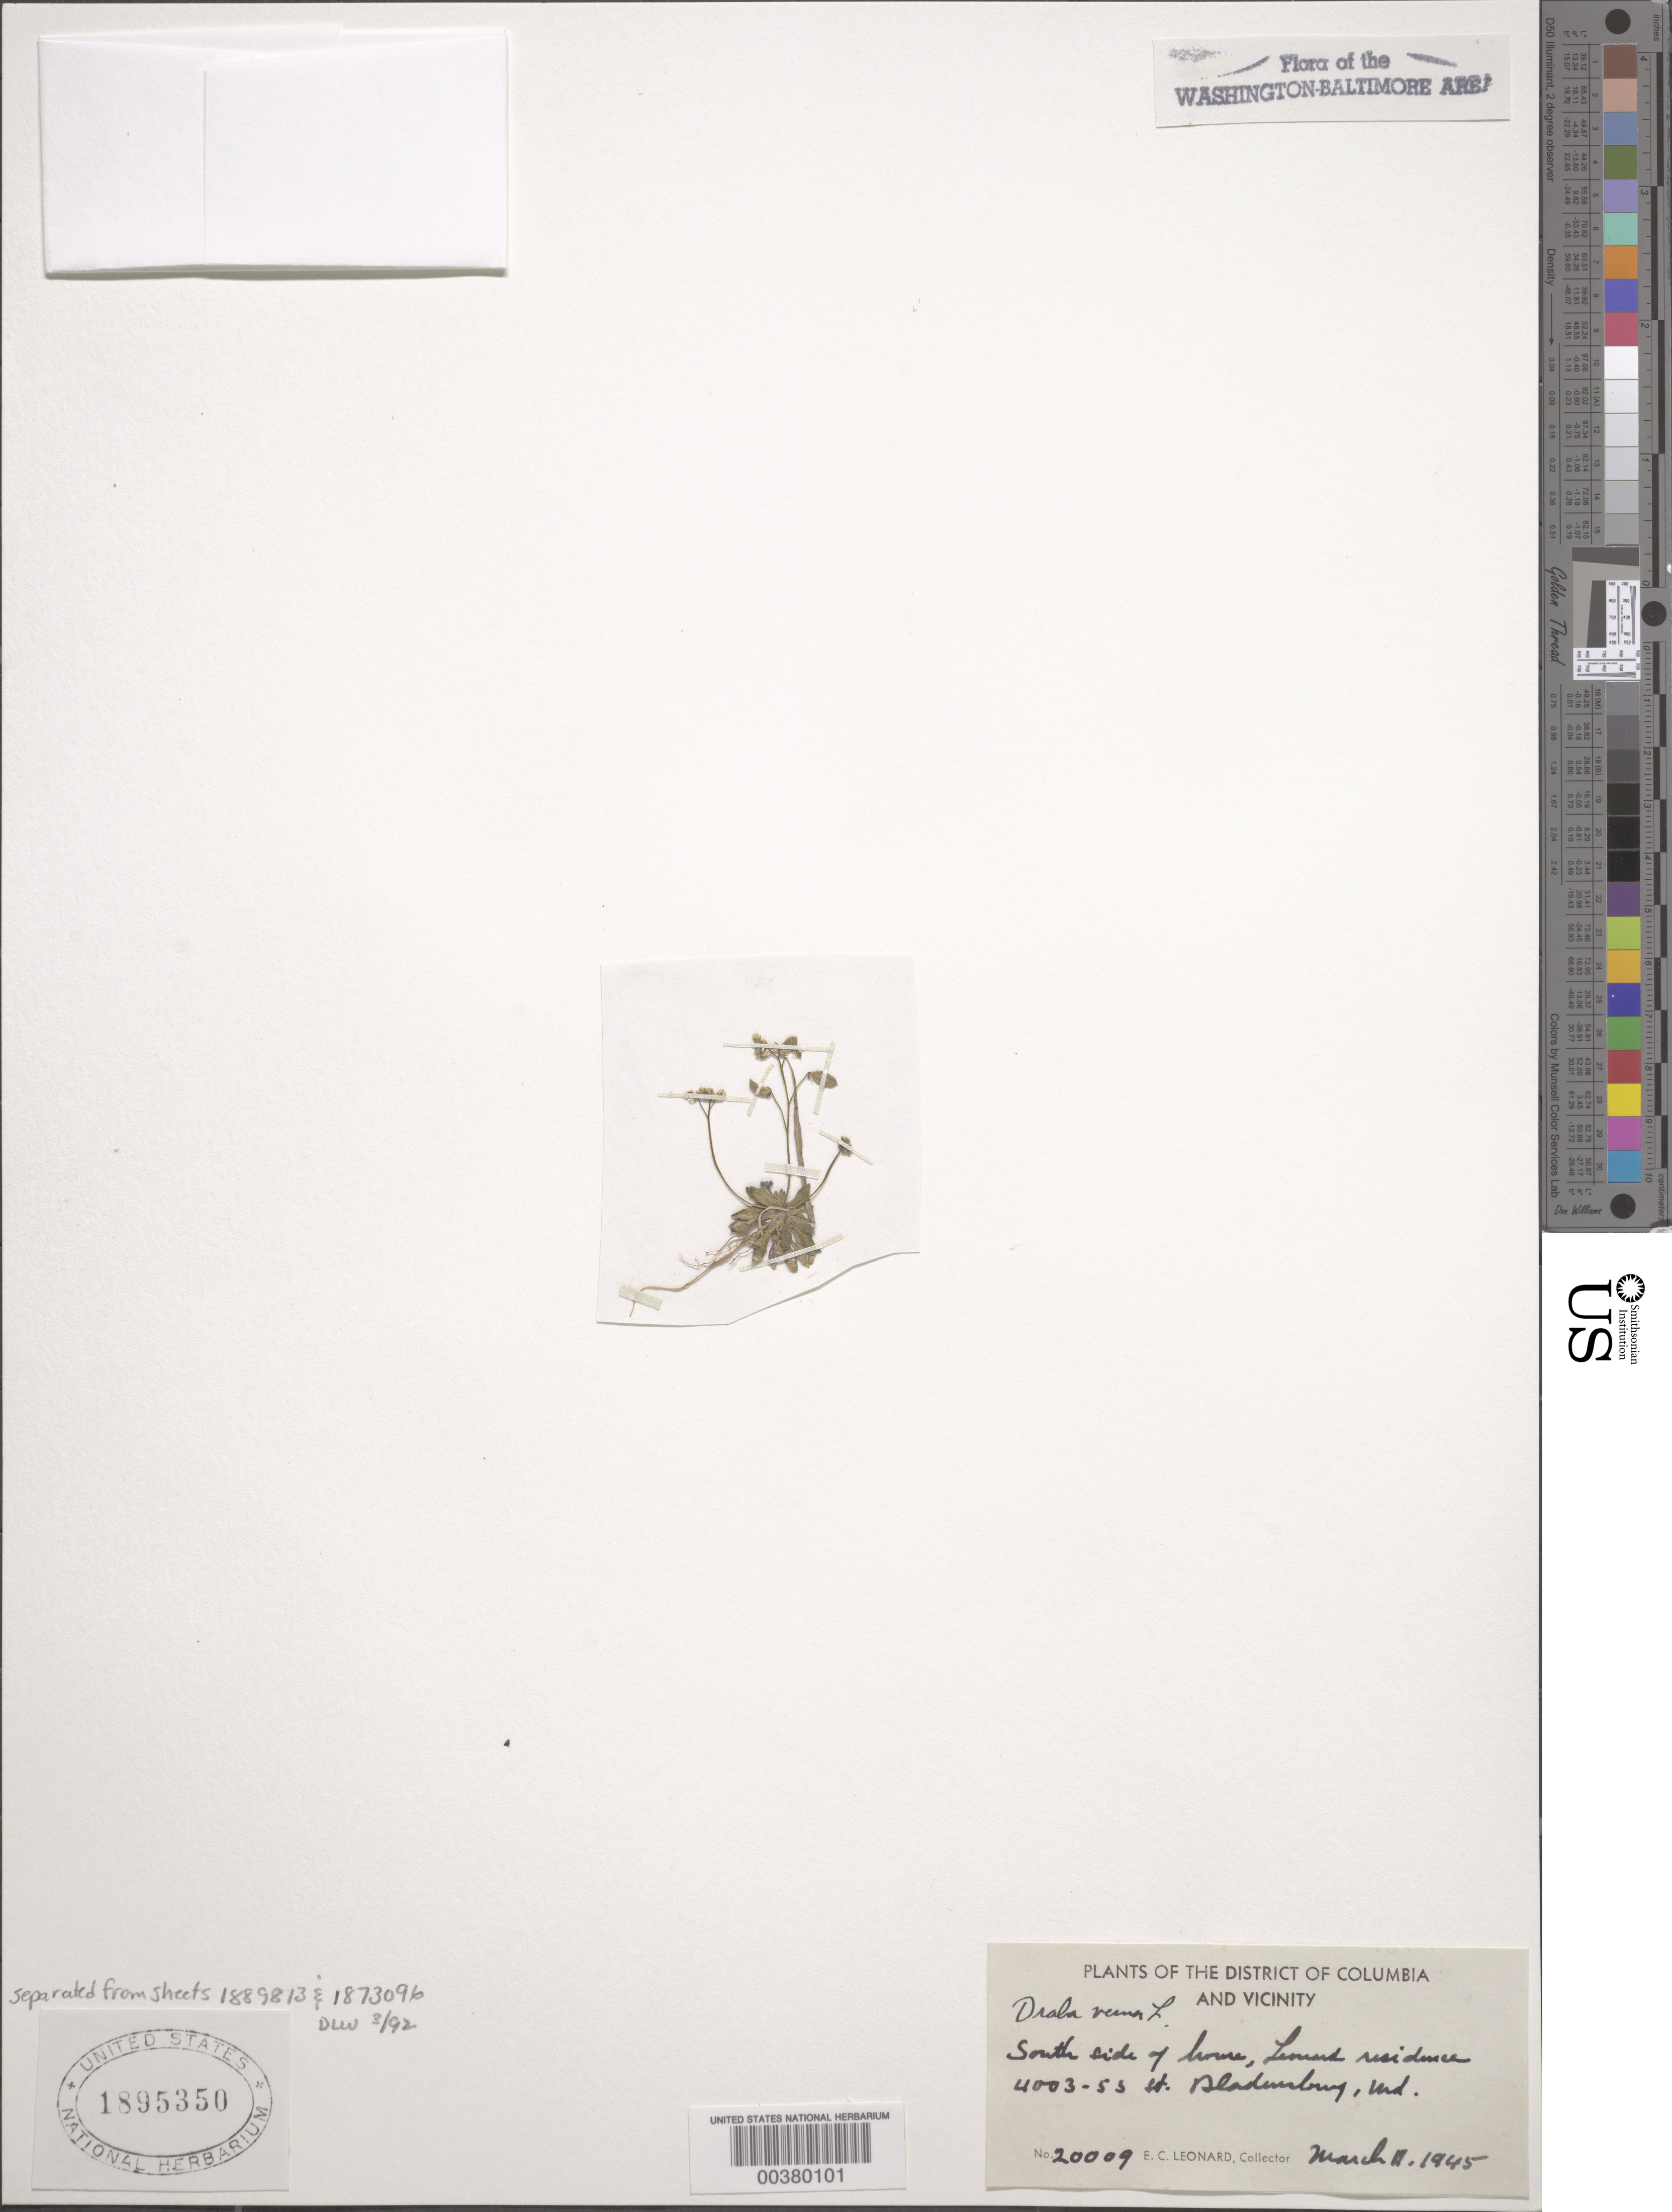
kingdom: Plantae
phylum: Tracheophyta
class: Magnoliopsida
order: Brassicales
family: Brassicaceae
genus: Draba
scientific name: Draba verna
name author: L.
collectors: E. C. Leonard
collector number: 20009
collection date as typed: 11 Mar 1945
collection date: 1945-03-11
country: United States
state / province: Maryland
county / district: Prince George's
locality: Bladensburg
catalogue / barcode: US 1895350